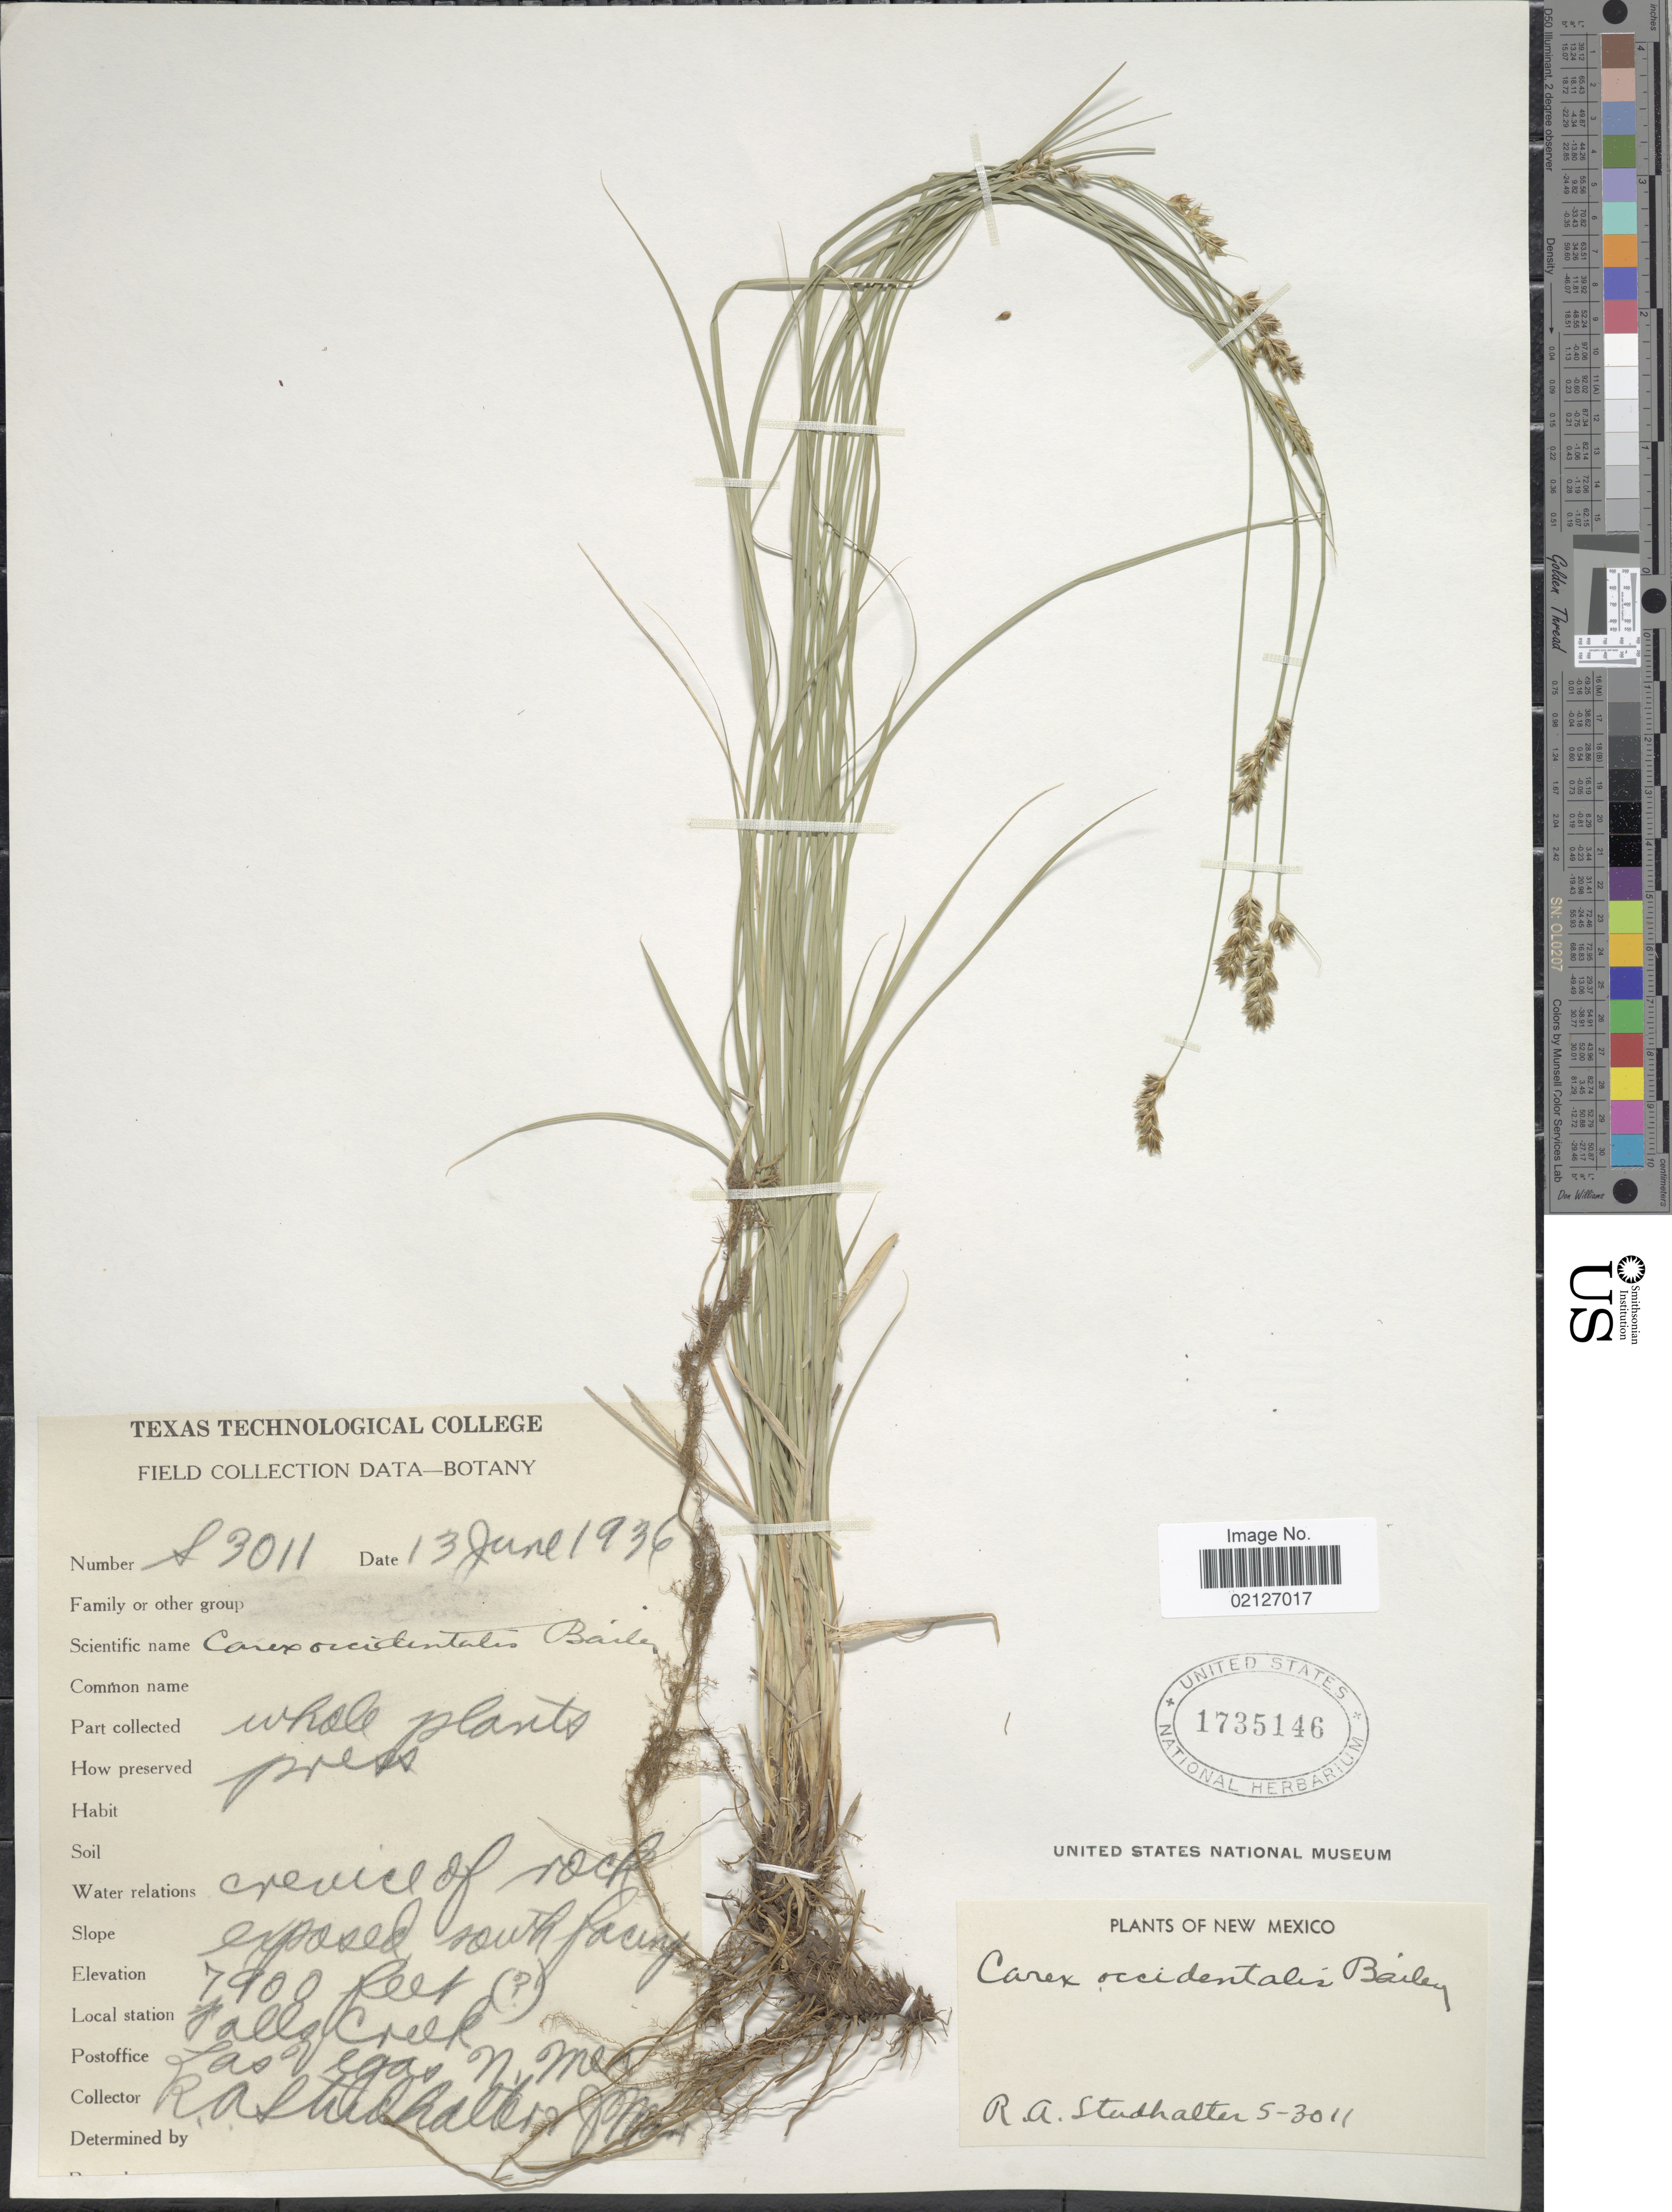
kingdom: Plantae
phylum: Tracheophyta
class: Liliopsida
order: Poales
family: Cyperaceae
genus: Carex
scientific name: Carex occidentalis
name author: L.H. Bailey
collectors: R. Studhalter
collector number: S-3011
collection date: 1936-06-13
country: United States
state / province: New Mexico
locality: Falls Creek, Las Vegas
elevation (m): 2408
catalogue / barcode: US 1735146